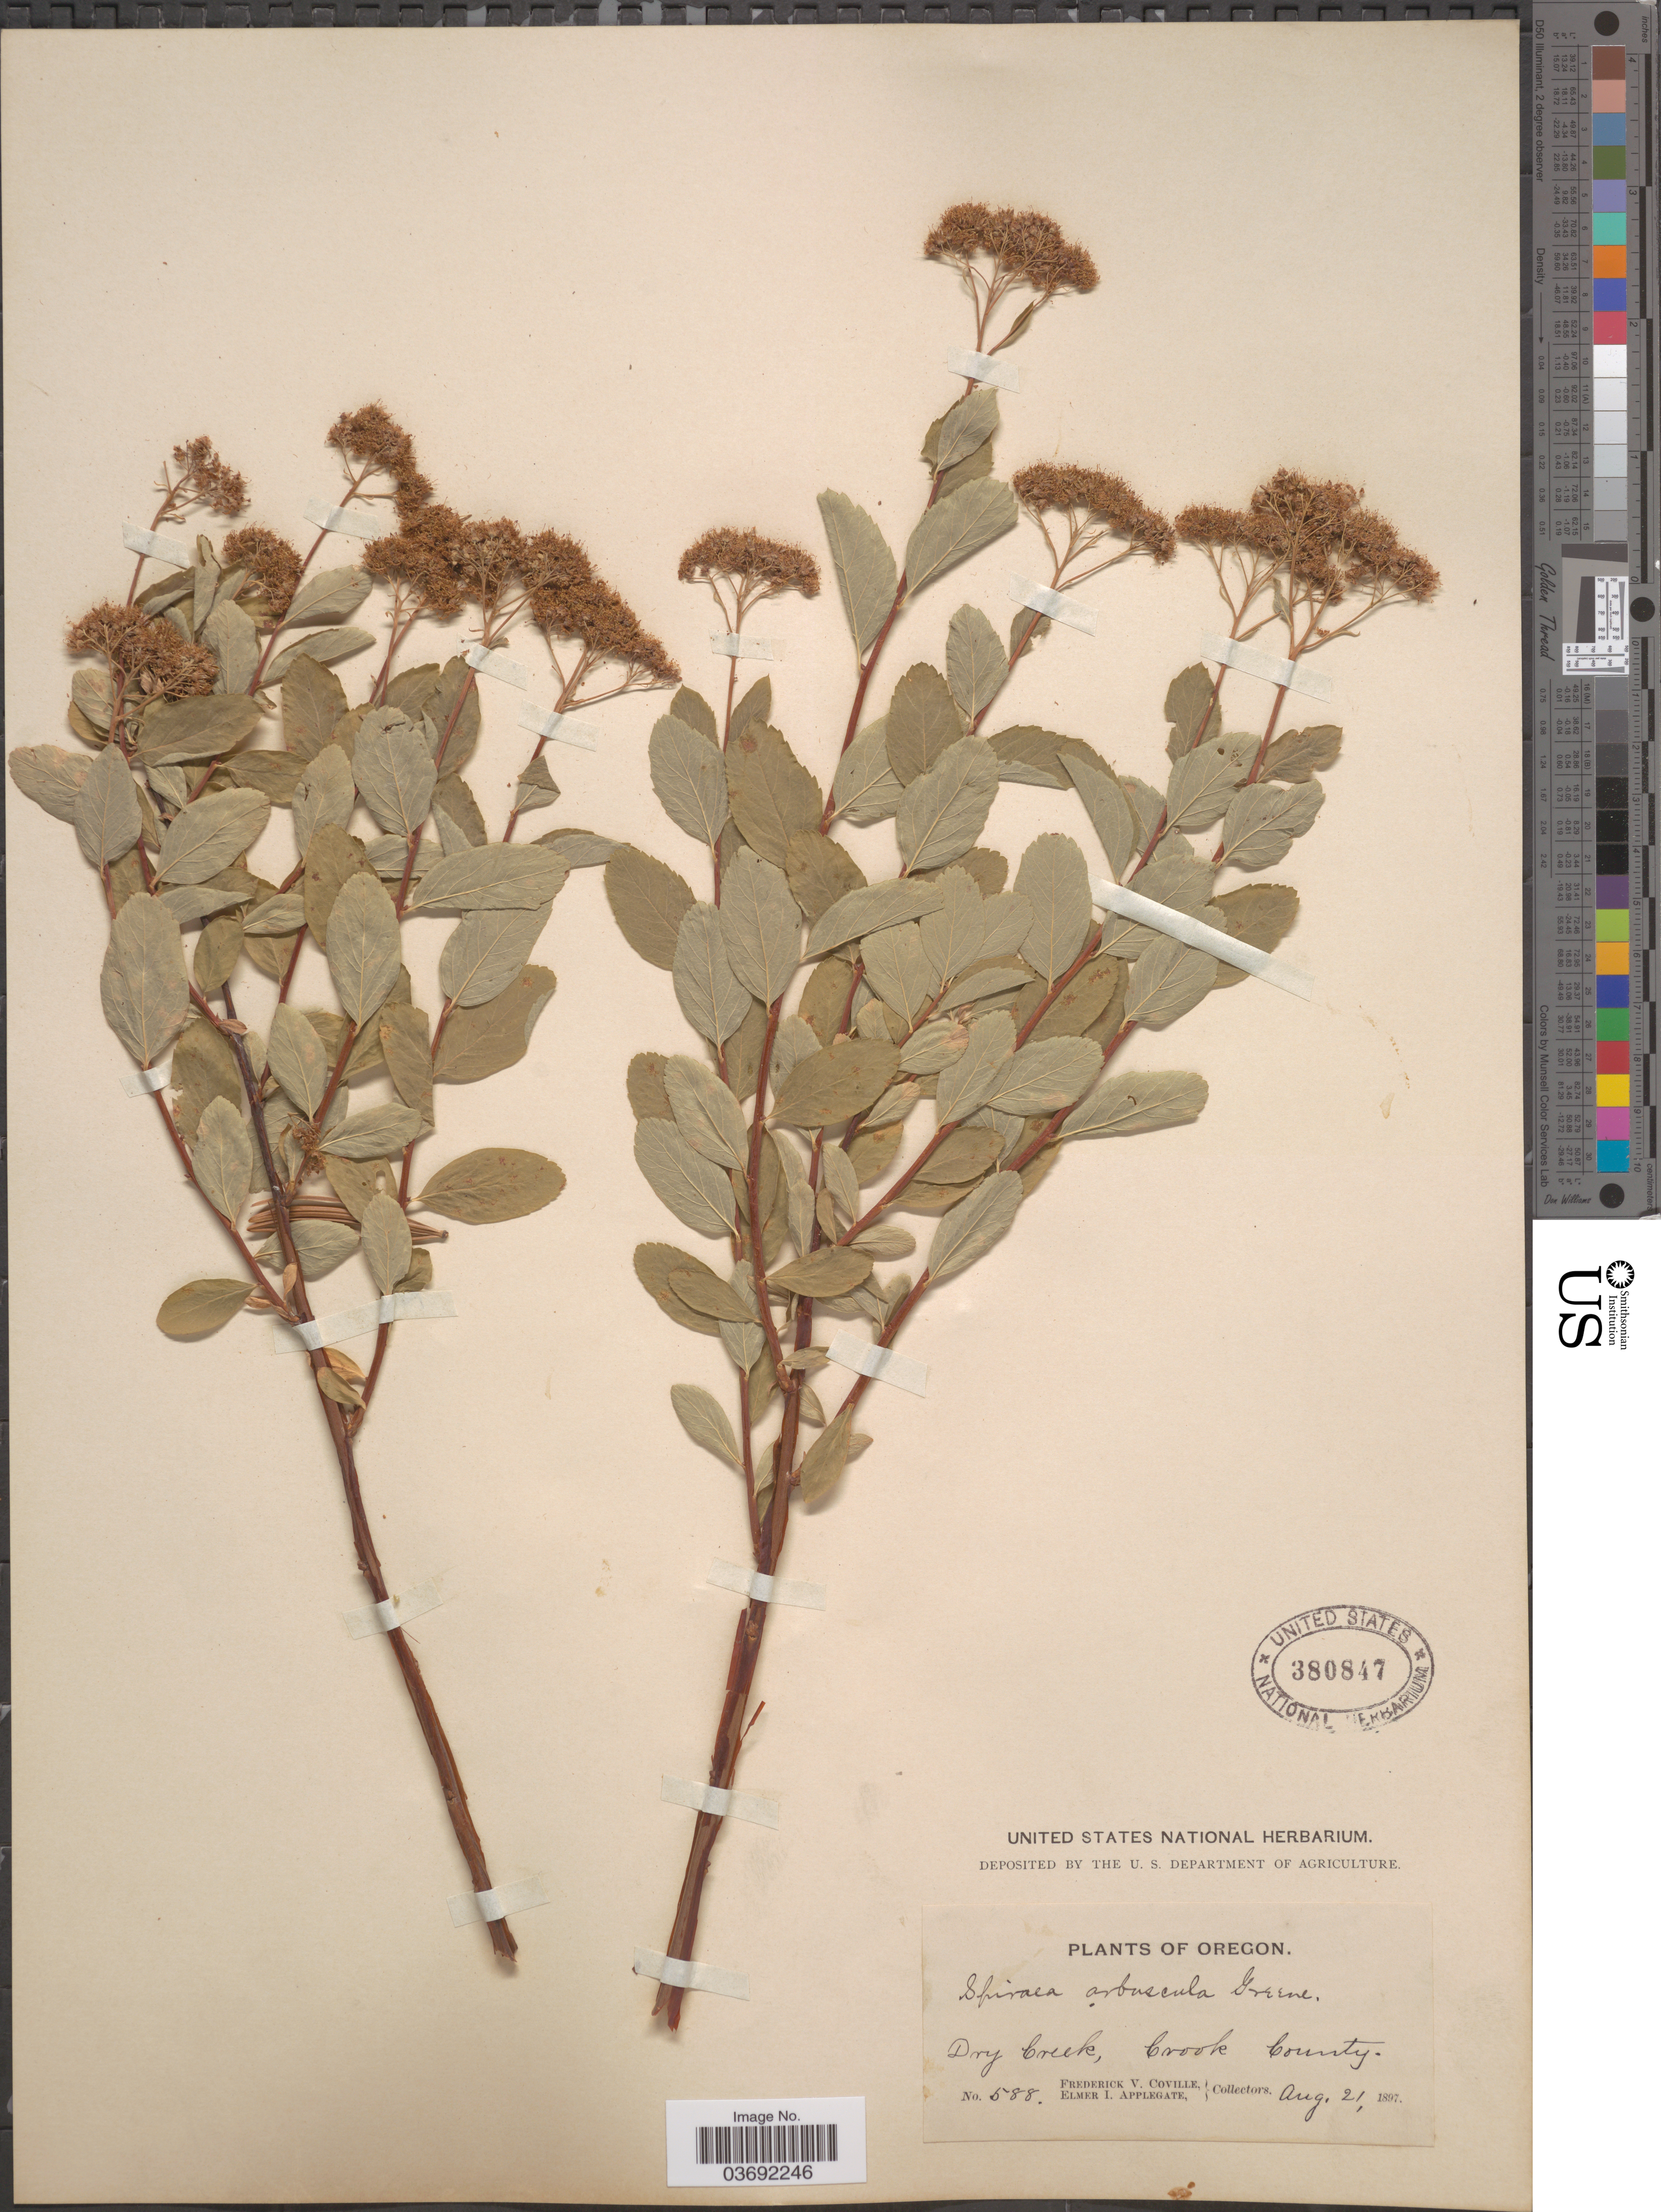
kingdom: Plantae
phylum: Tracheophyta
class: Magnoliopsida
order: Rosales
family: Rosaceae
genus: Spiraea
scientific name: Spiraea densiflora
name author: Nutt. ex Greenm.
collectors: F. V. Coville & E. I. Applegate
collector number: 588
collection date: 1897-08-21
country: United States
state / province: Oregon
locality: Dry Creek, Crook County.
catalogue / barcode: US 380847